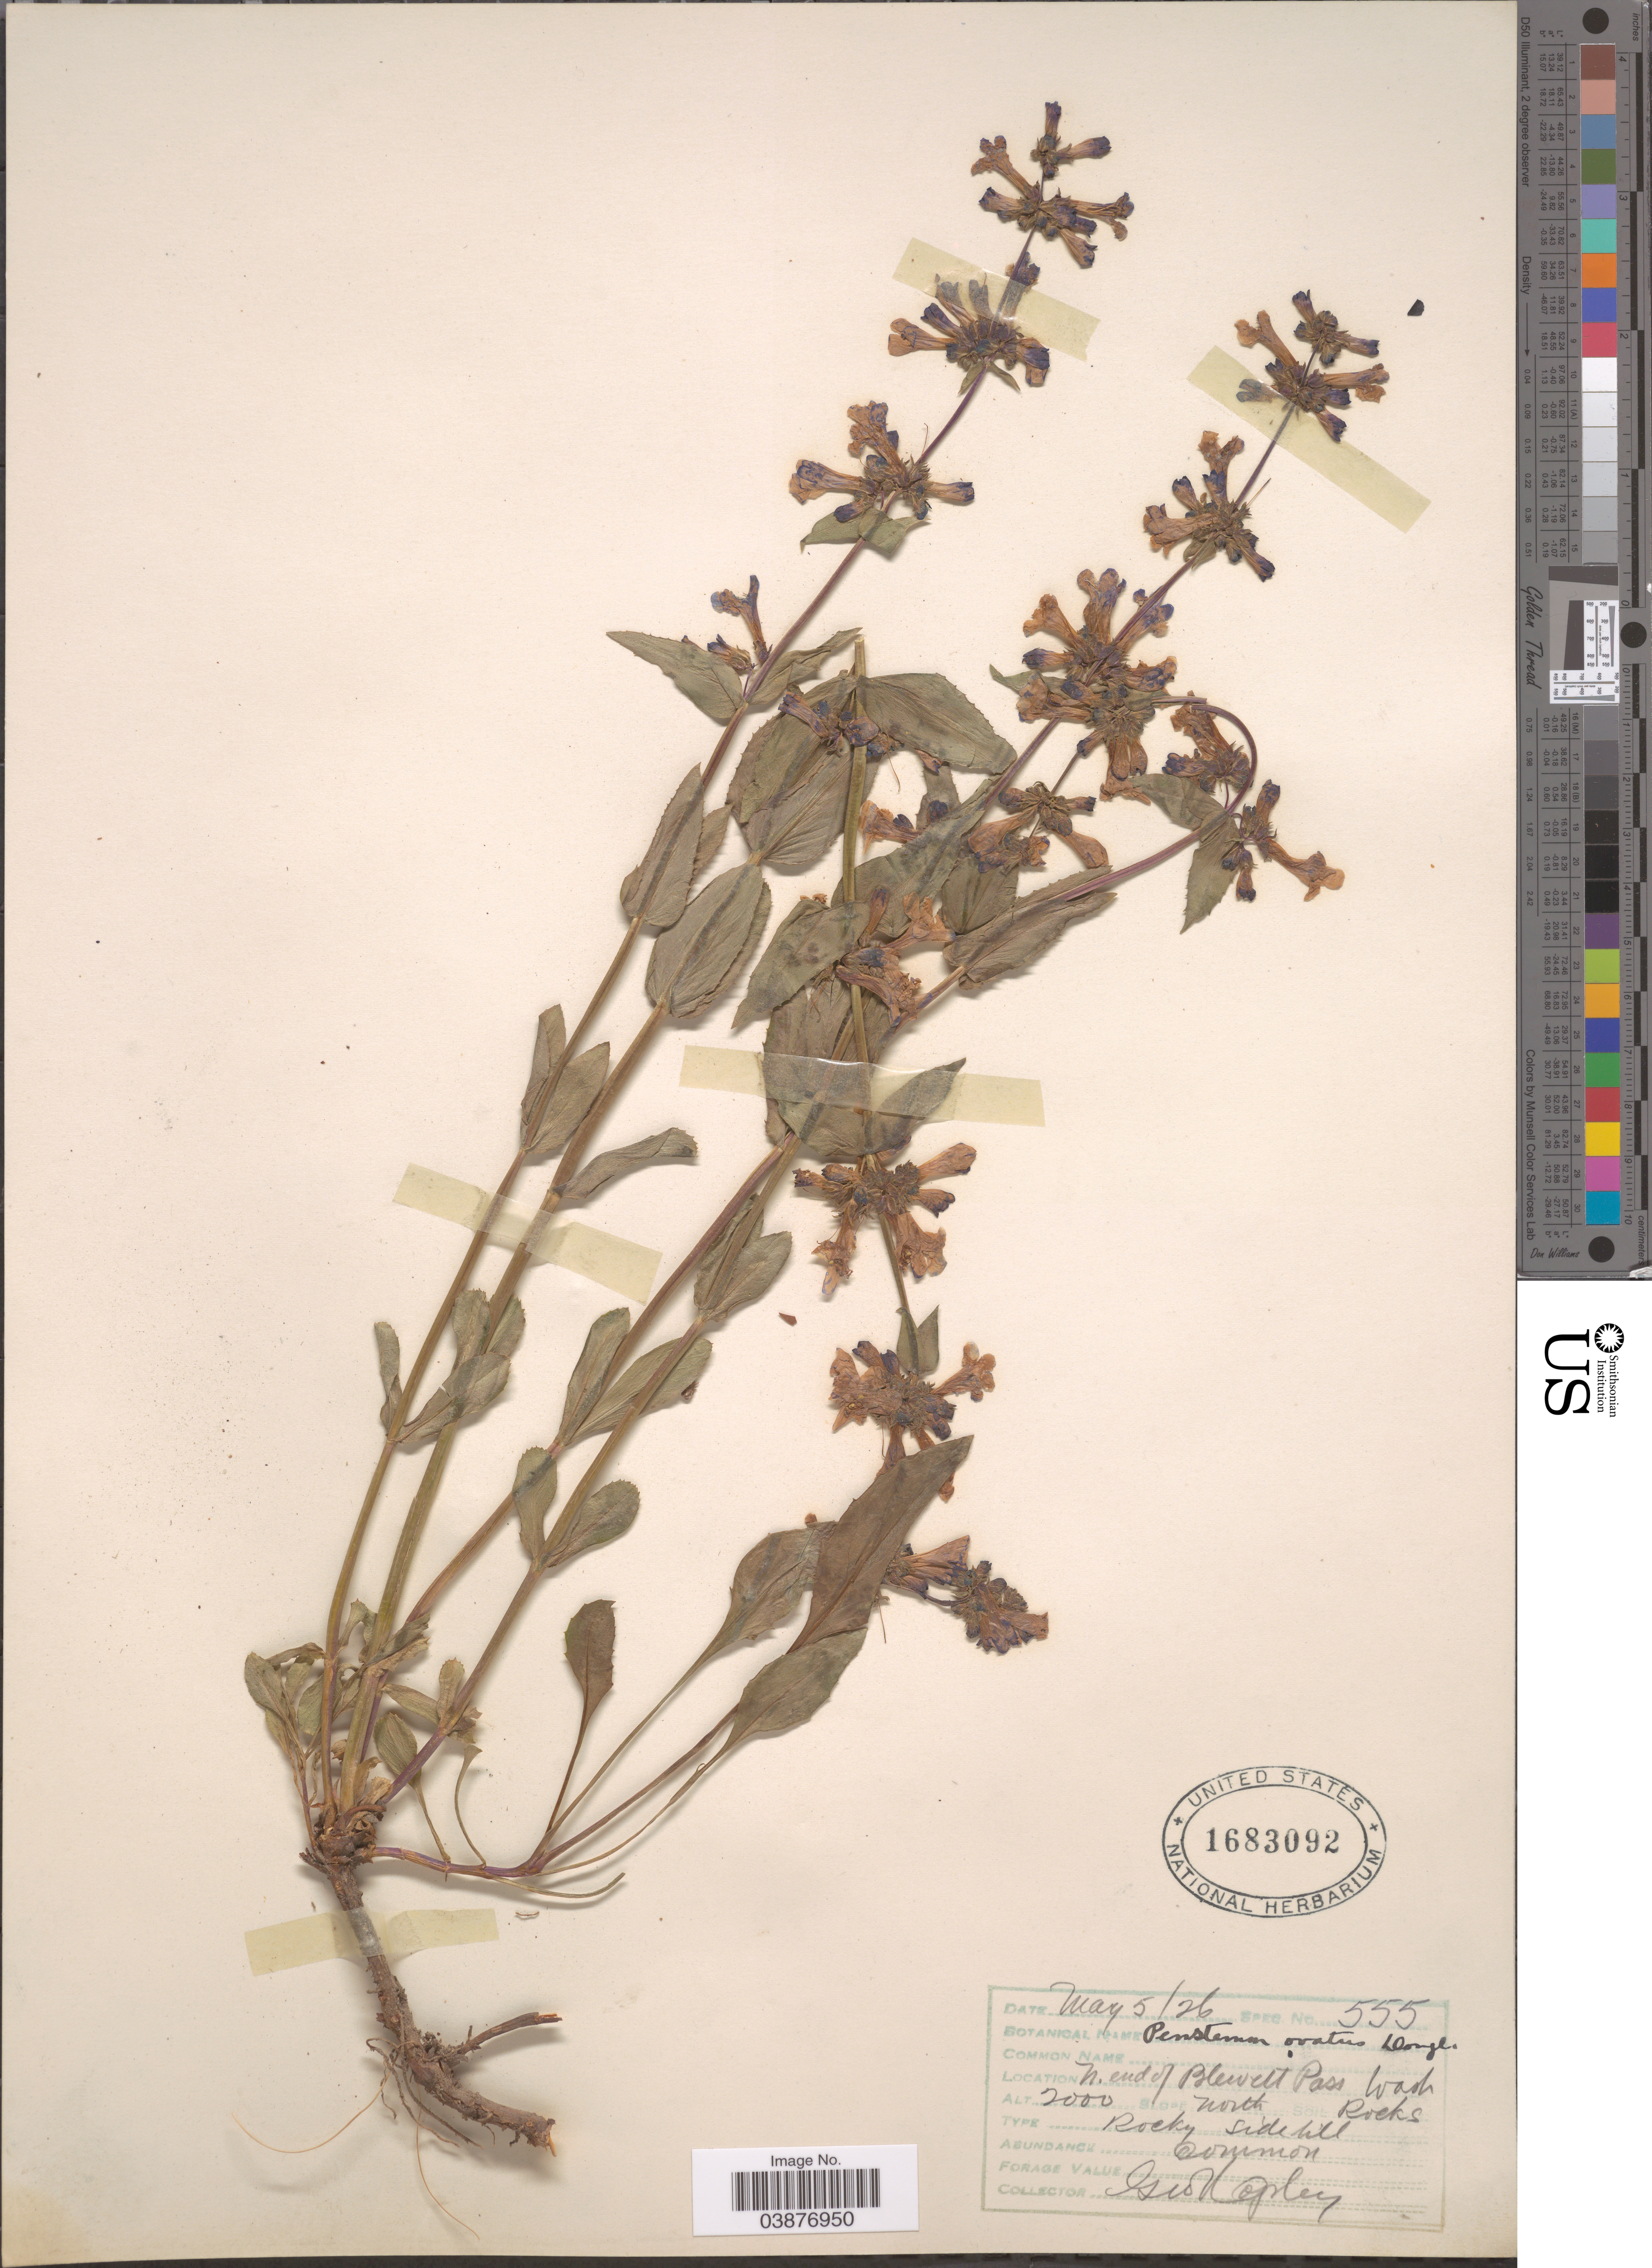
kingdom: Plantae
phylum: Tracheophyta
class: Magnoliopsida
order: Lamiales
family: Plantaginaceae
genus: Penstemon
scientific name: Penstemon ovatus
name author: Douglas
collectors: G. Copley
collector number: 555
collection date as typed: Transcribed d/m/y: 5/5/26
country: United States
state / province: Washington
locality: N. end of Blewett Pass. Slope North.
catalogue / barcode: US 1683092